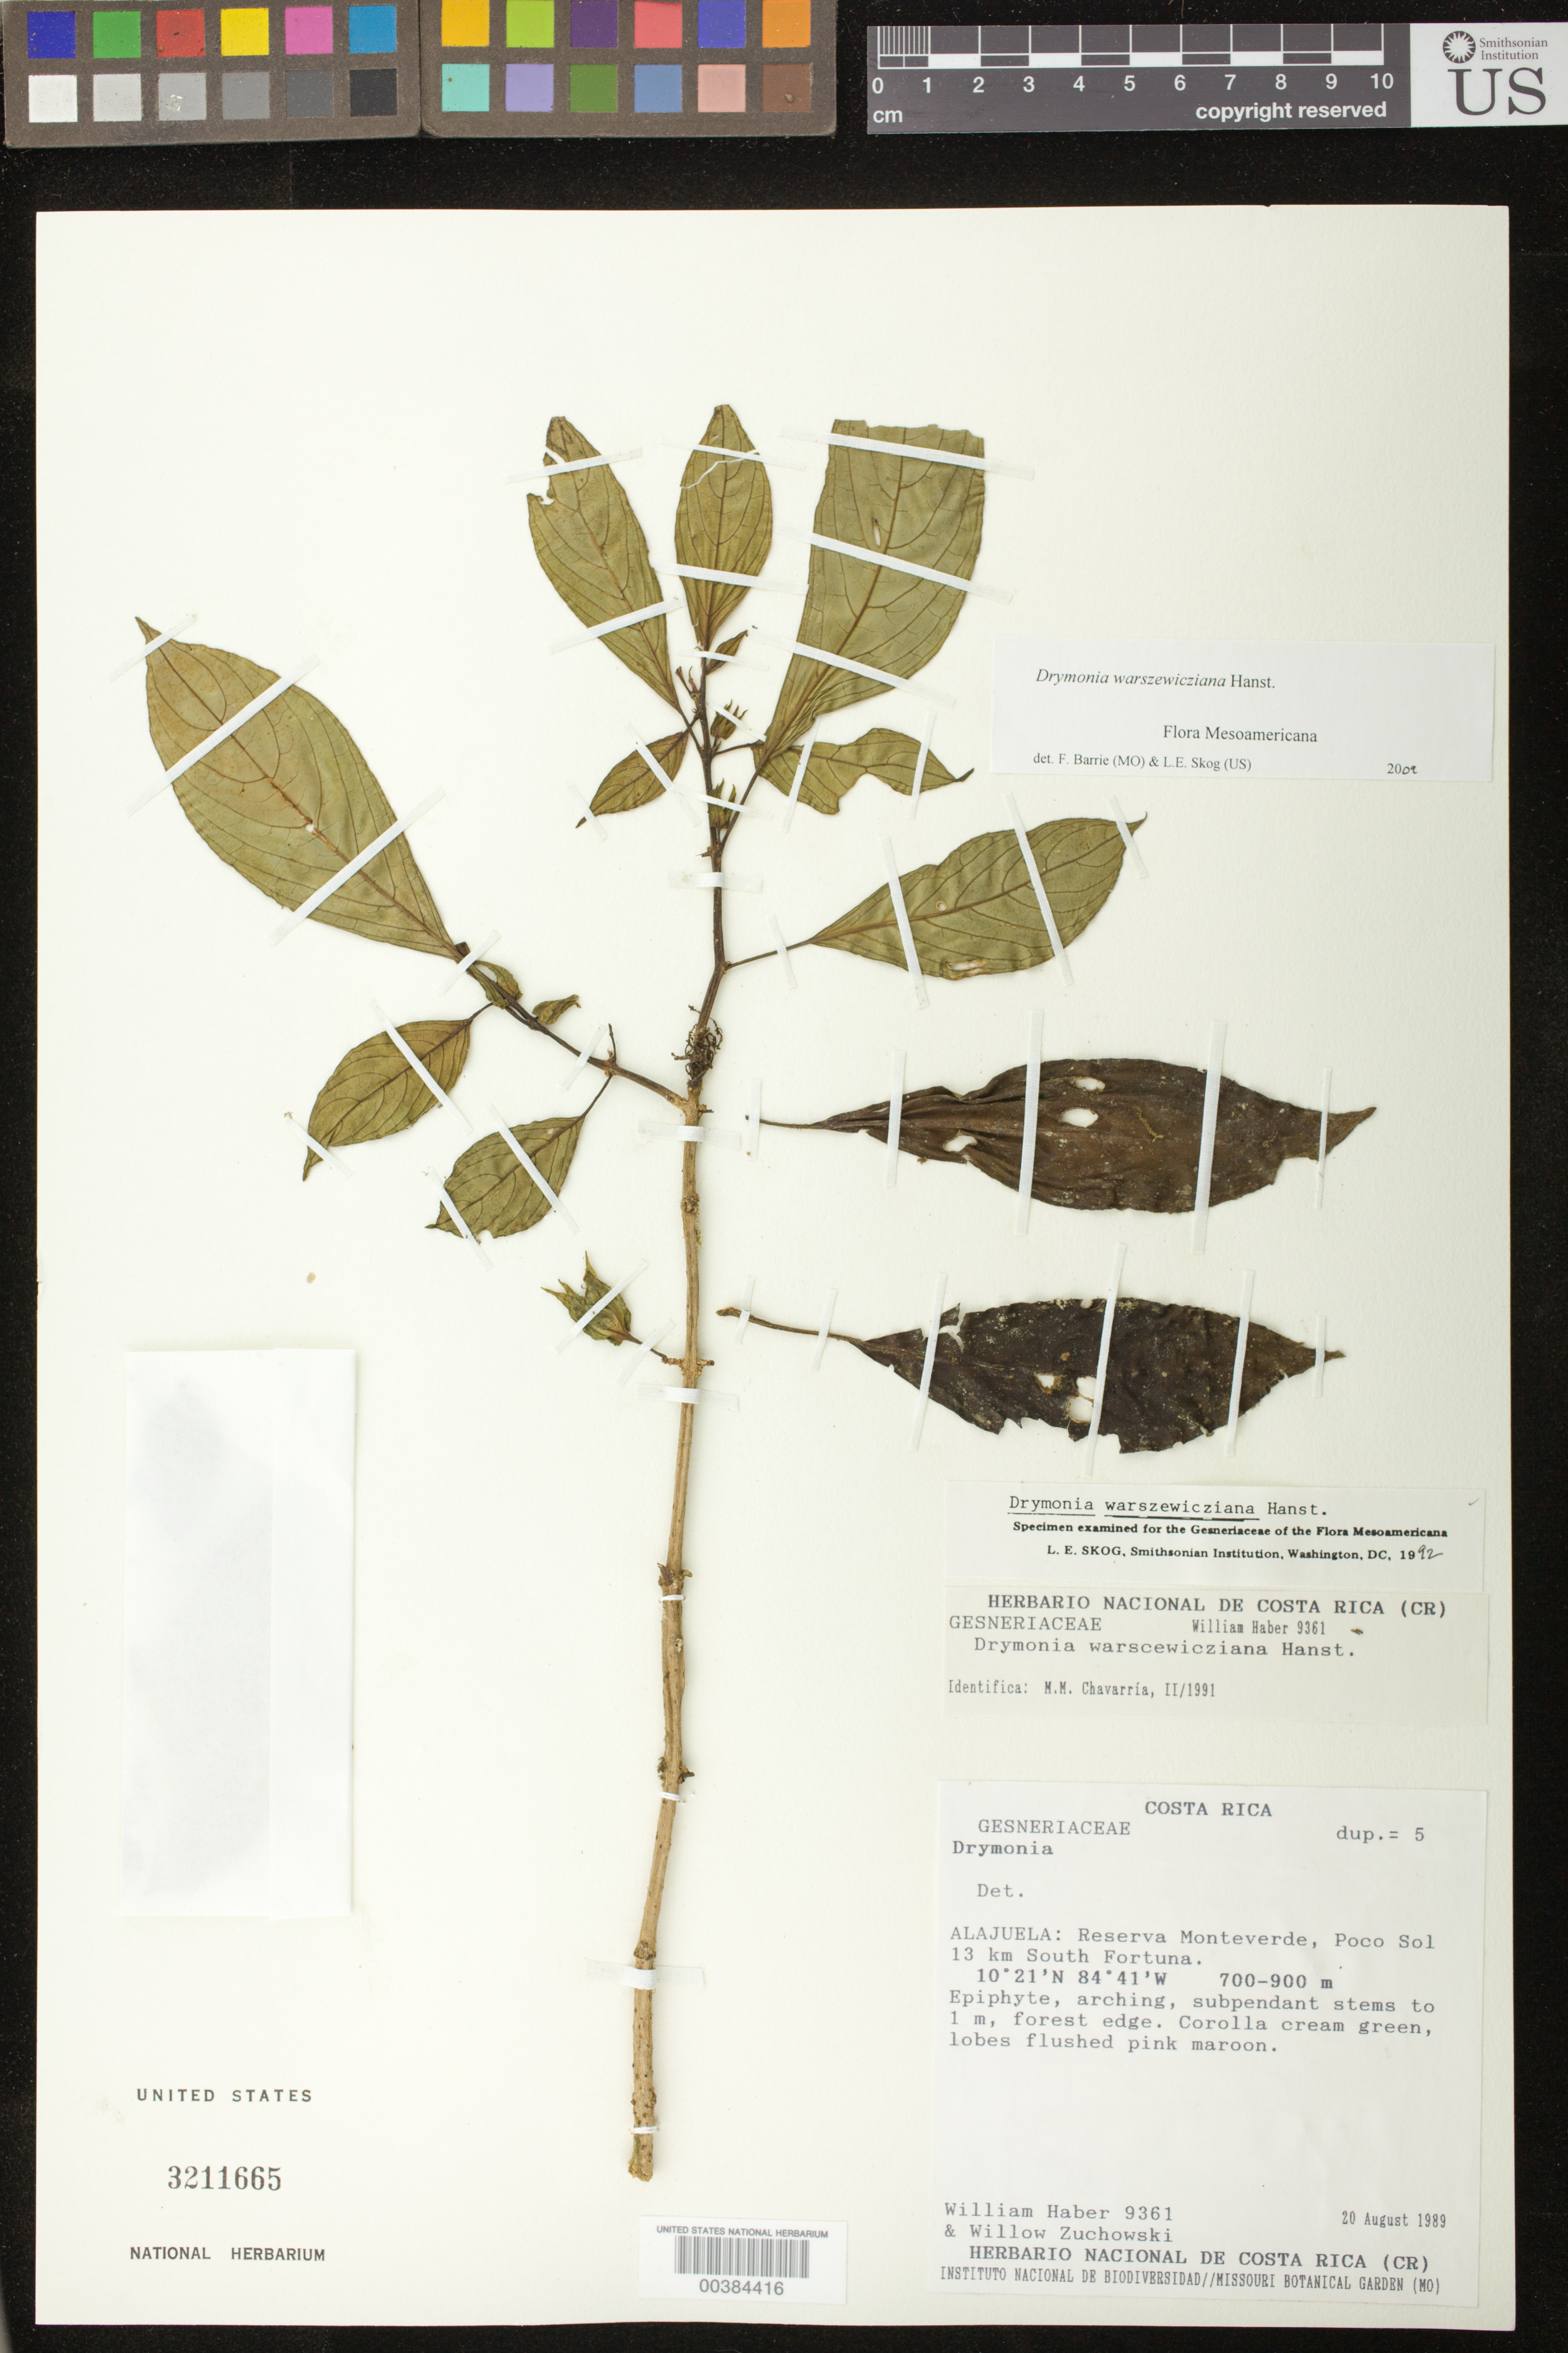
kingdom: Plantae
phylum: Tracheophyta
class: Magnoliopsida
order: Lamiales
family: Gesneriaceae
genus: Drymonia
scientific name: Drymonia warszewicziana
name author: Hanst.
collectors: W. Haber & W. Zuchowski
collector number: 9361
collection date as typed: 20 Aug 1989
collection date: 1989-08-20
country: Costa Rica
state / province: Alajuela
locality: Monteverde Reserve, S of Fortuna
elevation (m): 700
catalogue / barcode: US 3211665